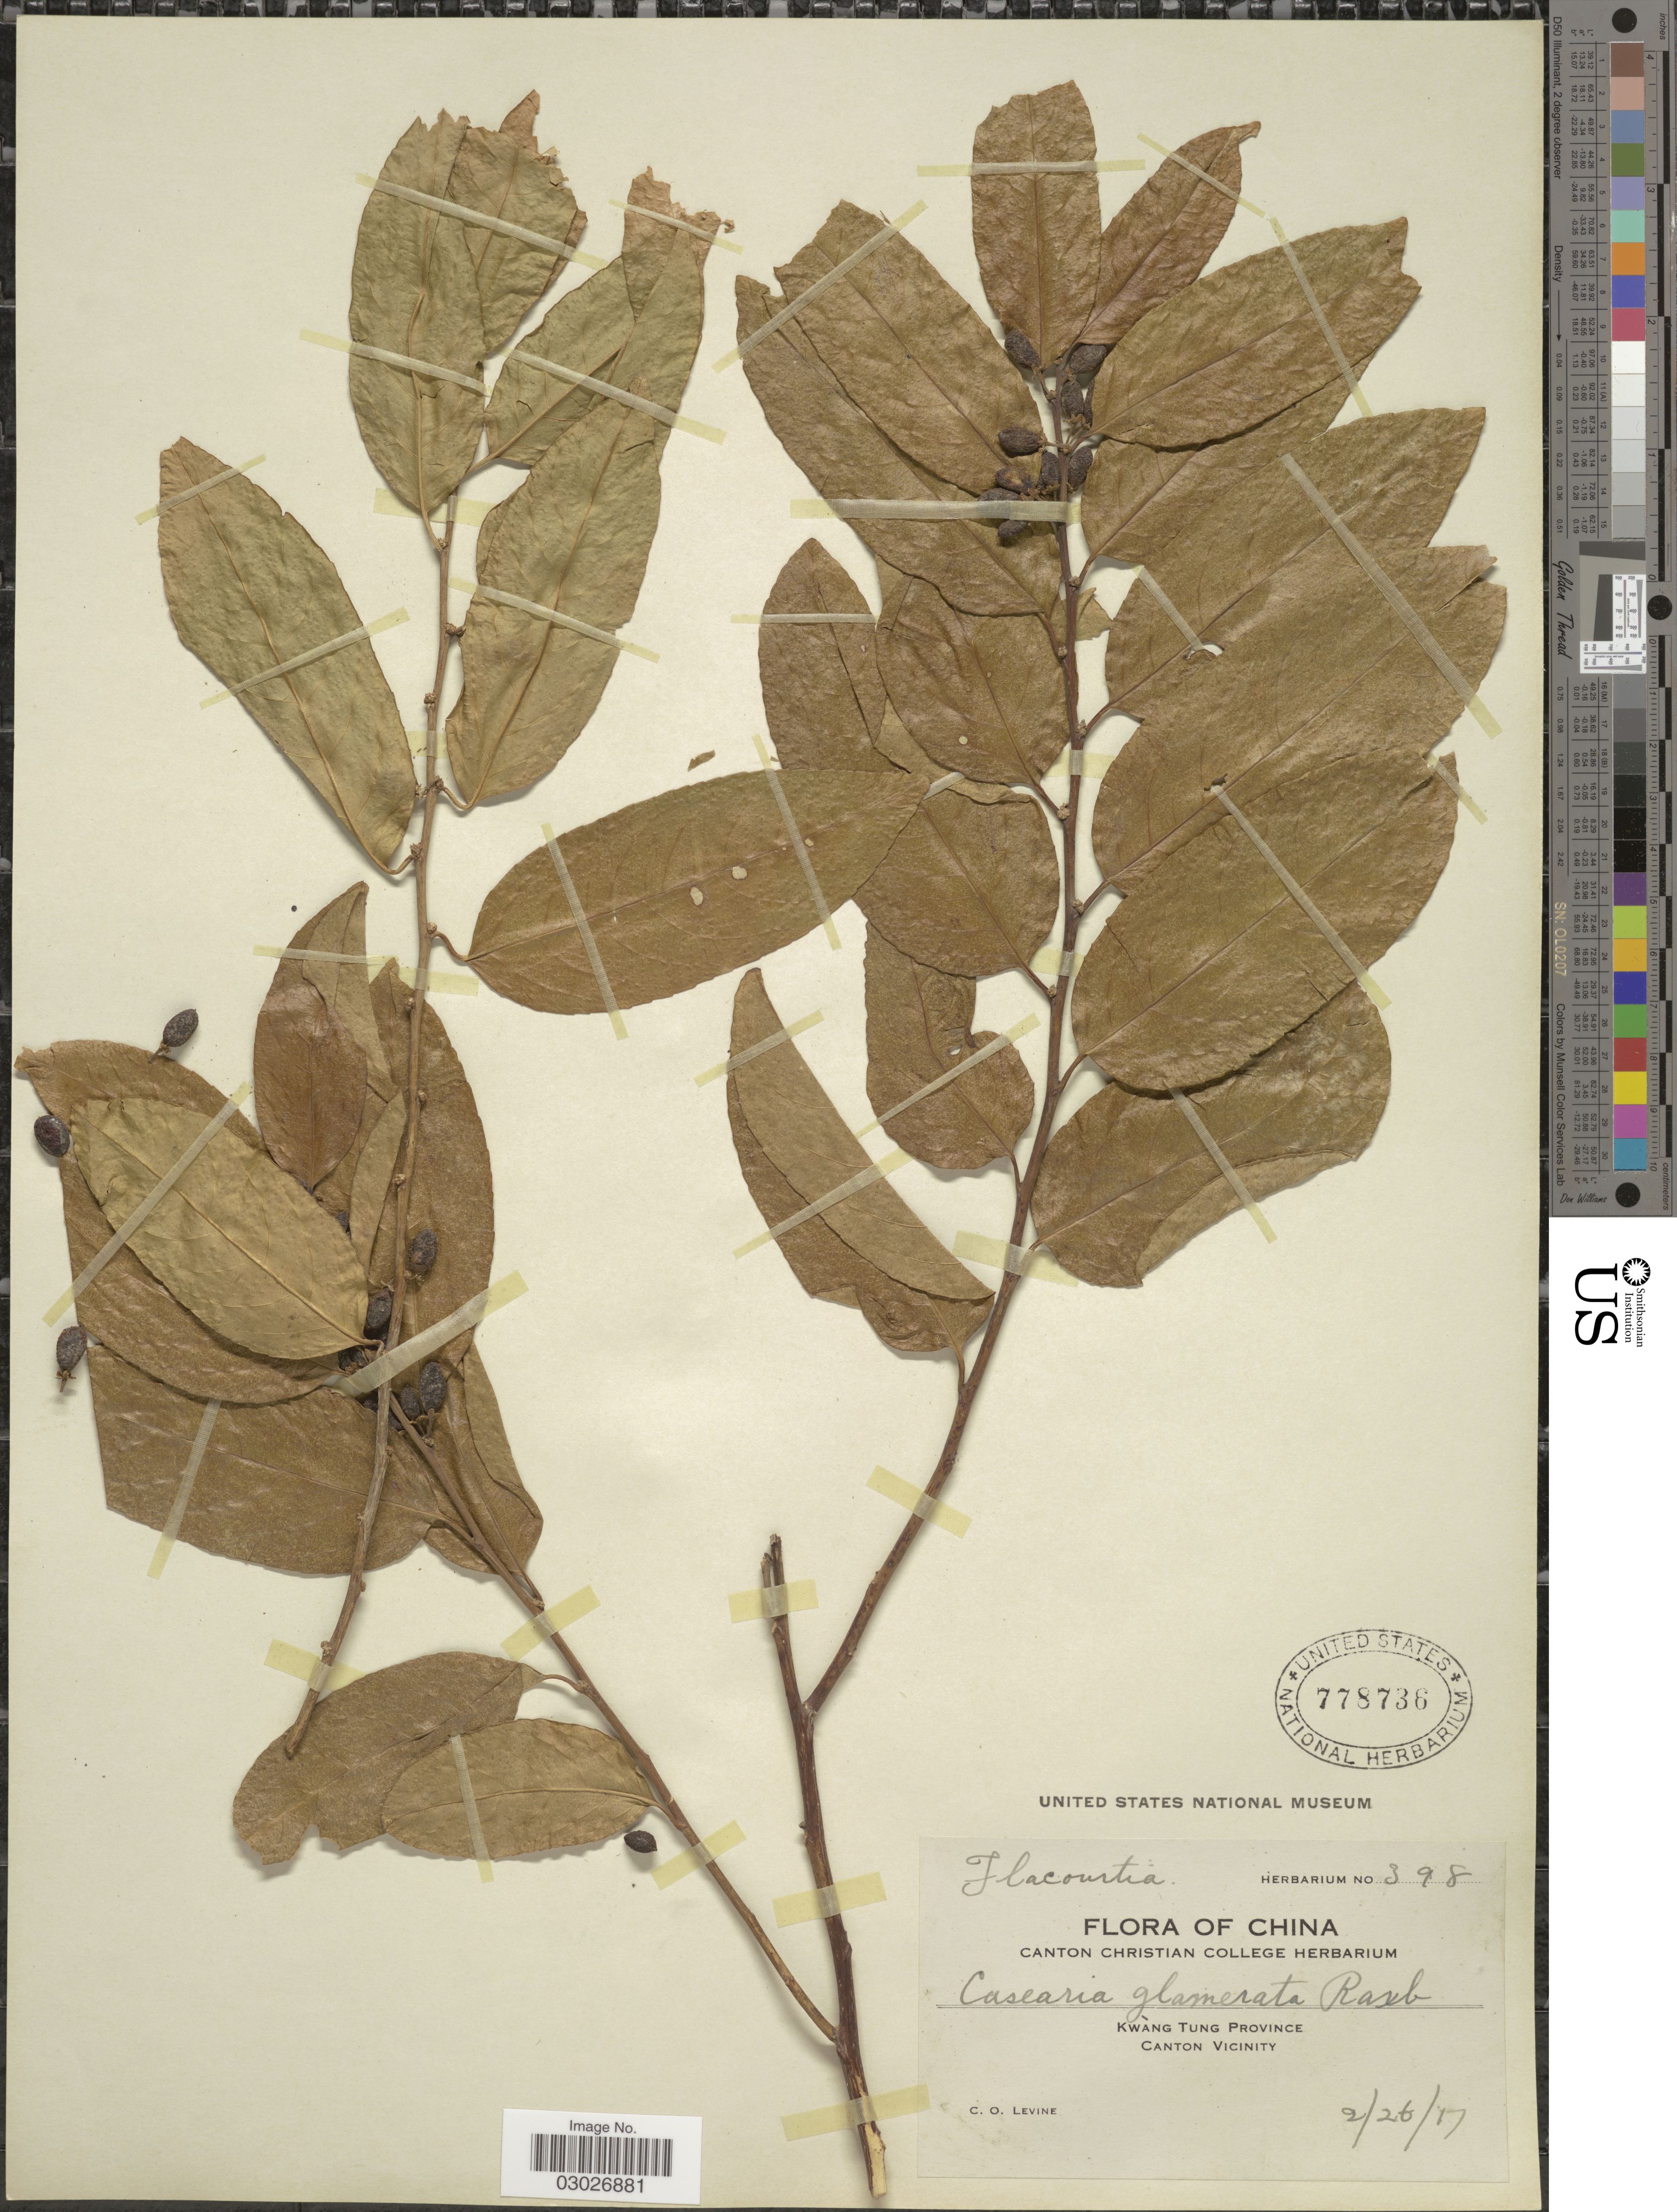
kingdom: Plantae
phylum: Tracheophyta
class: Magnoliopsida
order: Malpighiales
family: Salicaceae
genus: Casearia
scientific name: Casearia glomerata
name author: Roxb.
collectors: C. O. Levine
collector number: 398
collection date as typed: Transcribed d/m/y: 26/2/17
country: China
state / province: Guangdong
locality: Kwong Tung Province. Canton Vicinity.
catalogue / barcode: US 778736